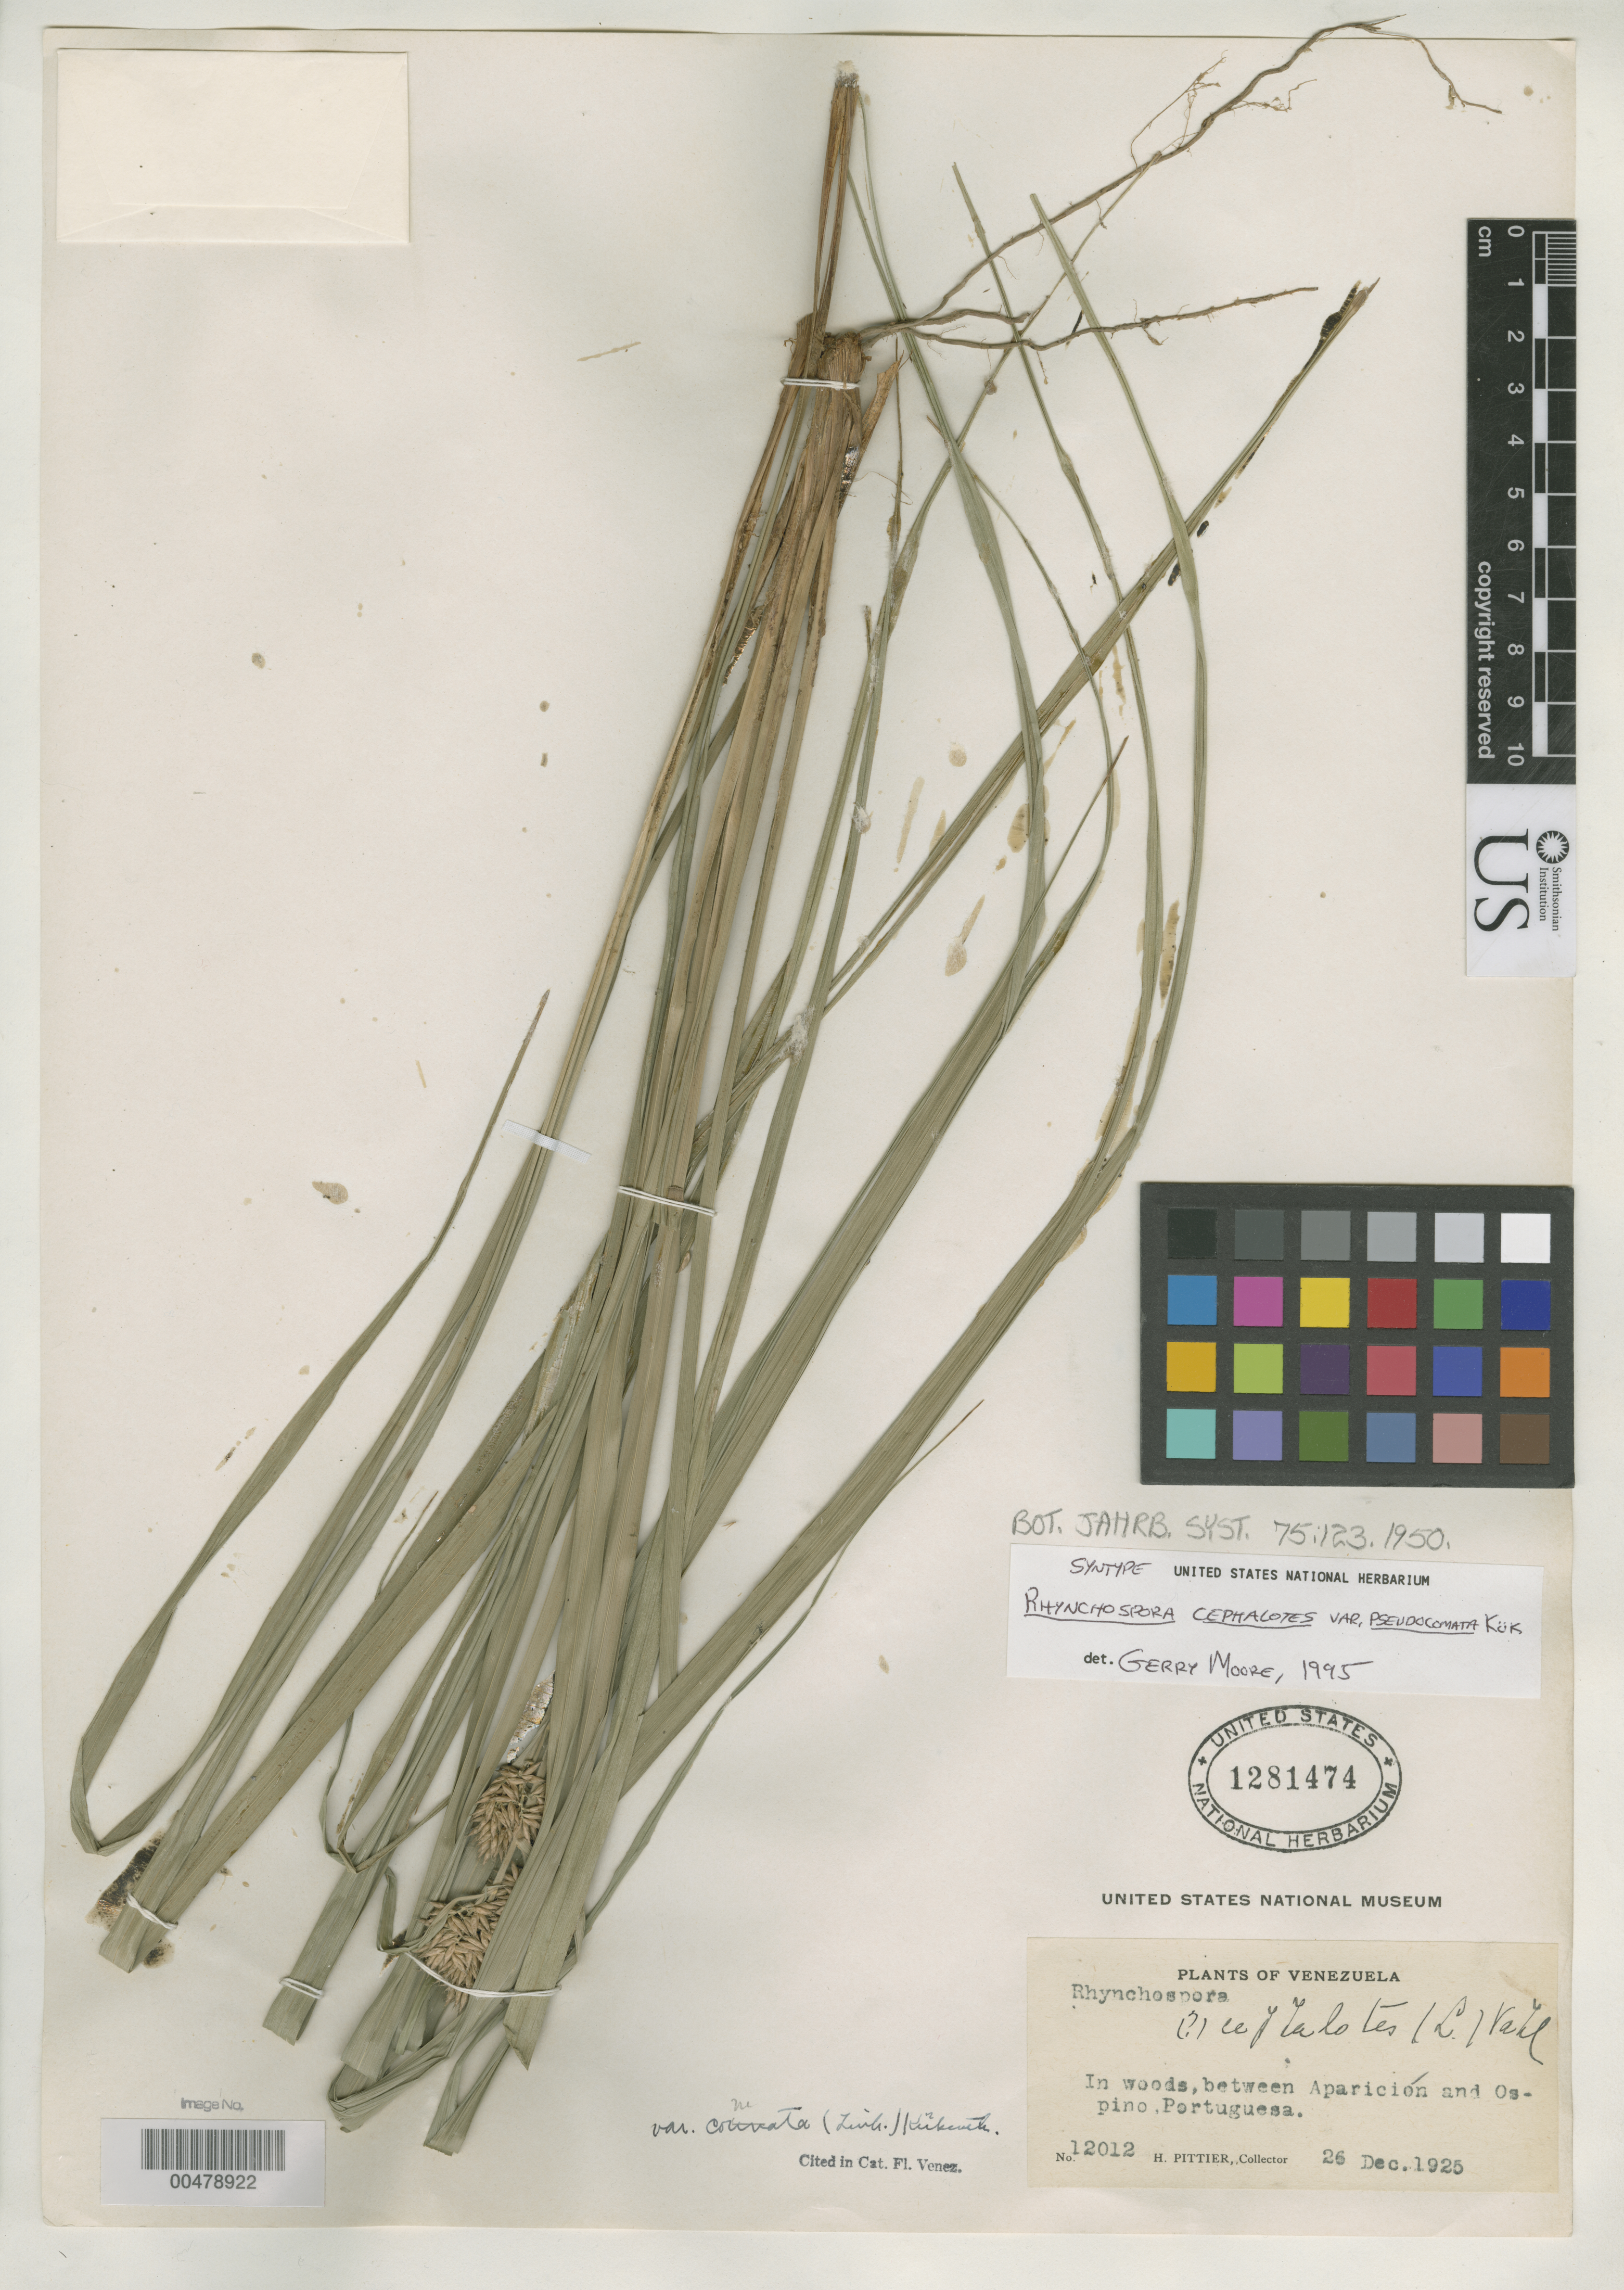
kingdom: Plantae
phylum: Tracheophyta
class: Liliopsida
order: Poales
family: Cyperaceae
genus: Rhynchospora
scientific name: Rhynchospora cephalotes var. pseudocomata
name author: Kük.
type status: Isosyntype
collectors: H. F. Pittier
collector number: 12012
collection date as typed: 26 Dec 1925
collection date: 1925-12-26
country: Venezuela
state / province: Portuguesa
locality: Between Aparicion & Ospino.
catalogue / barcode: US 1281474